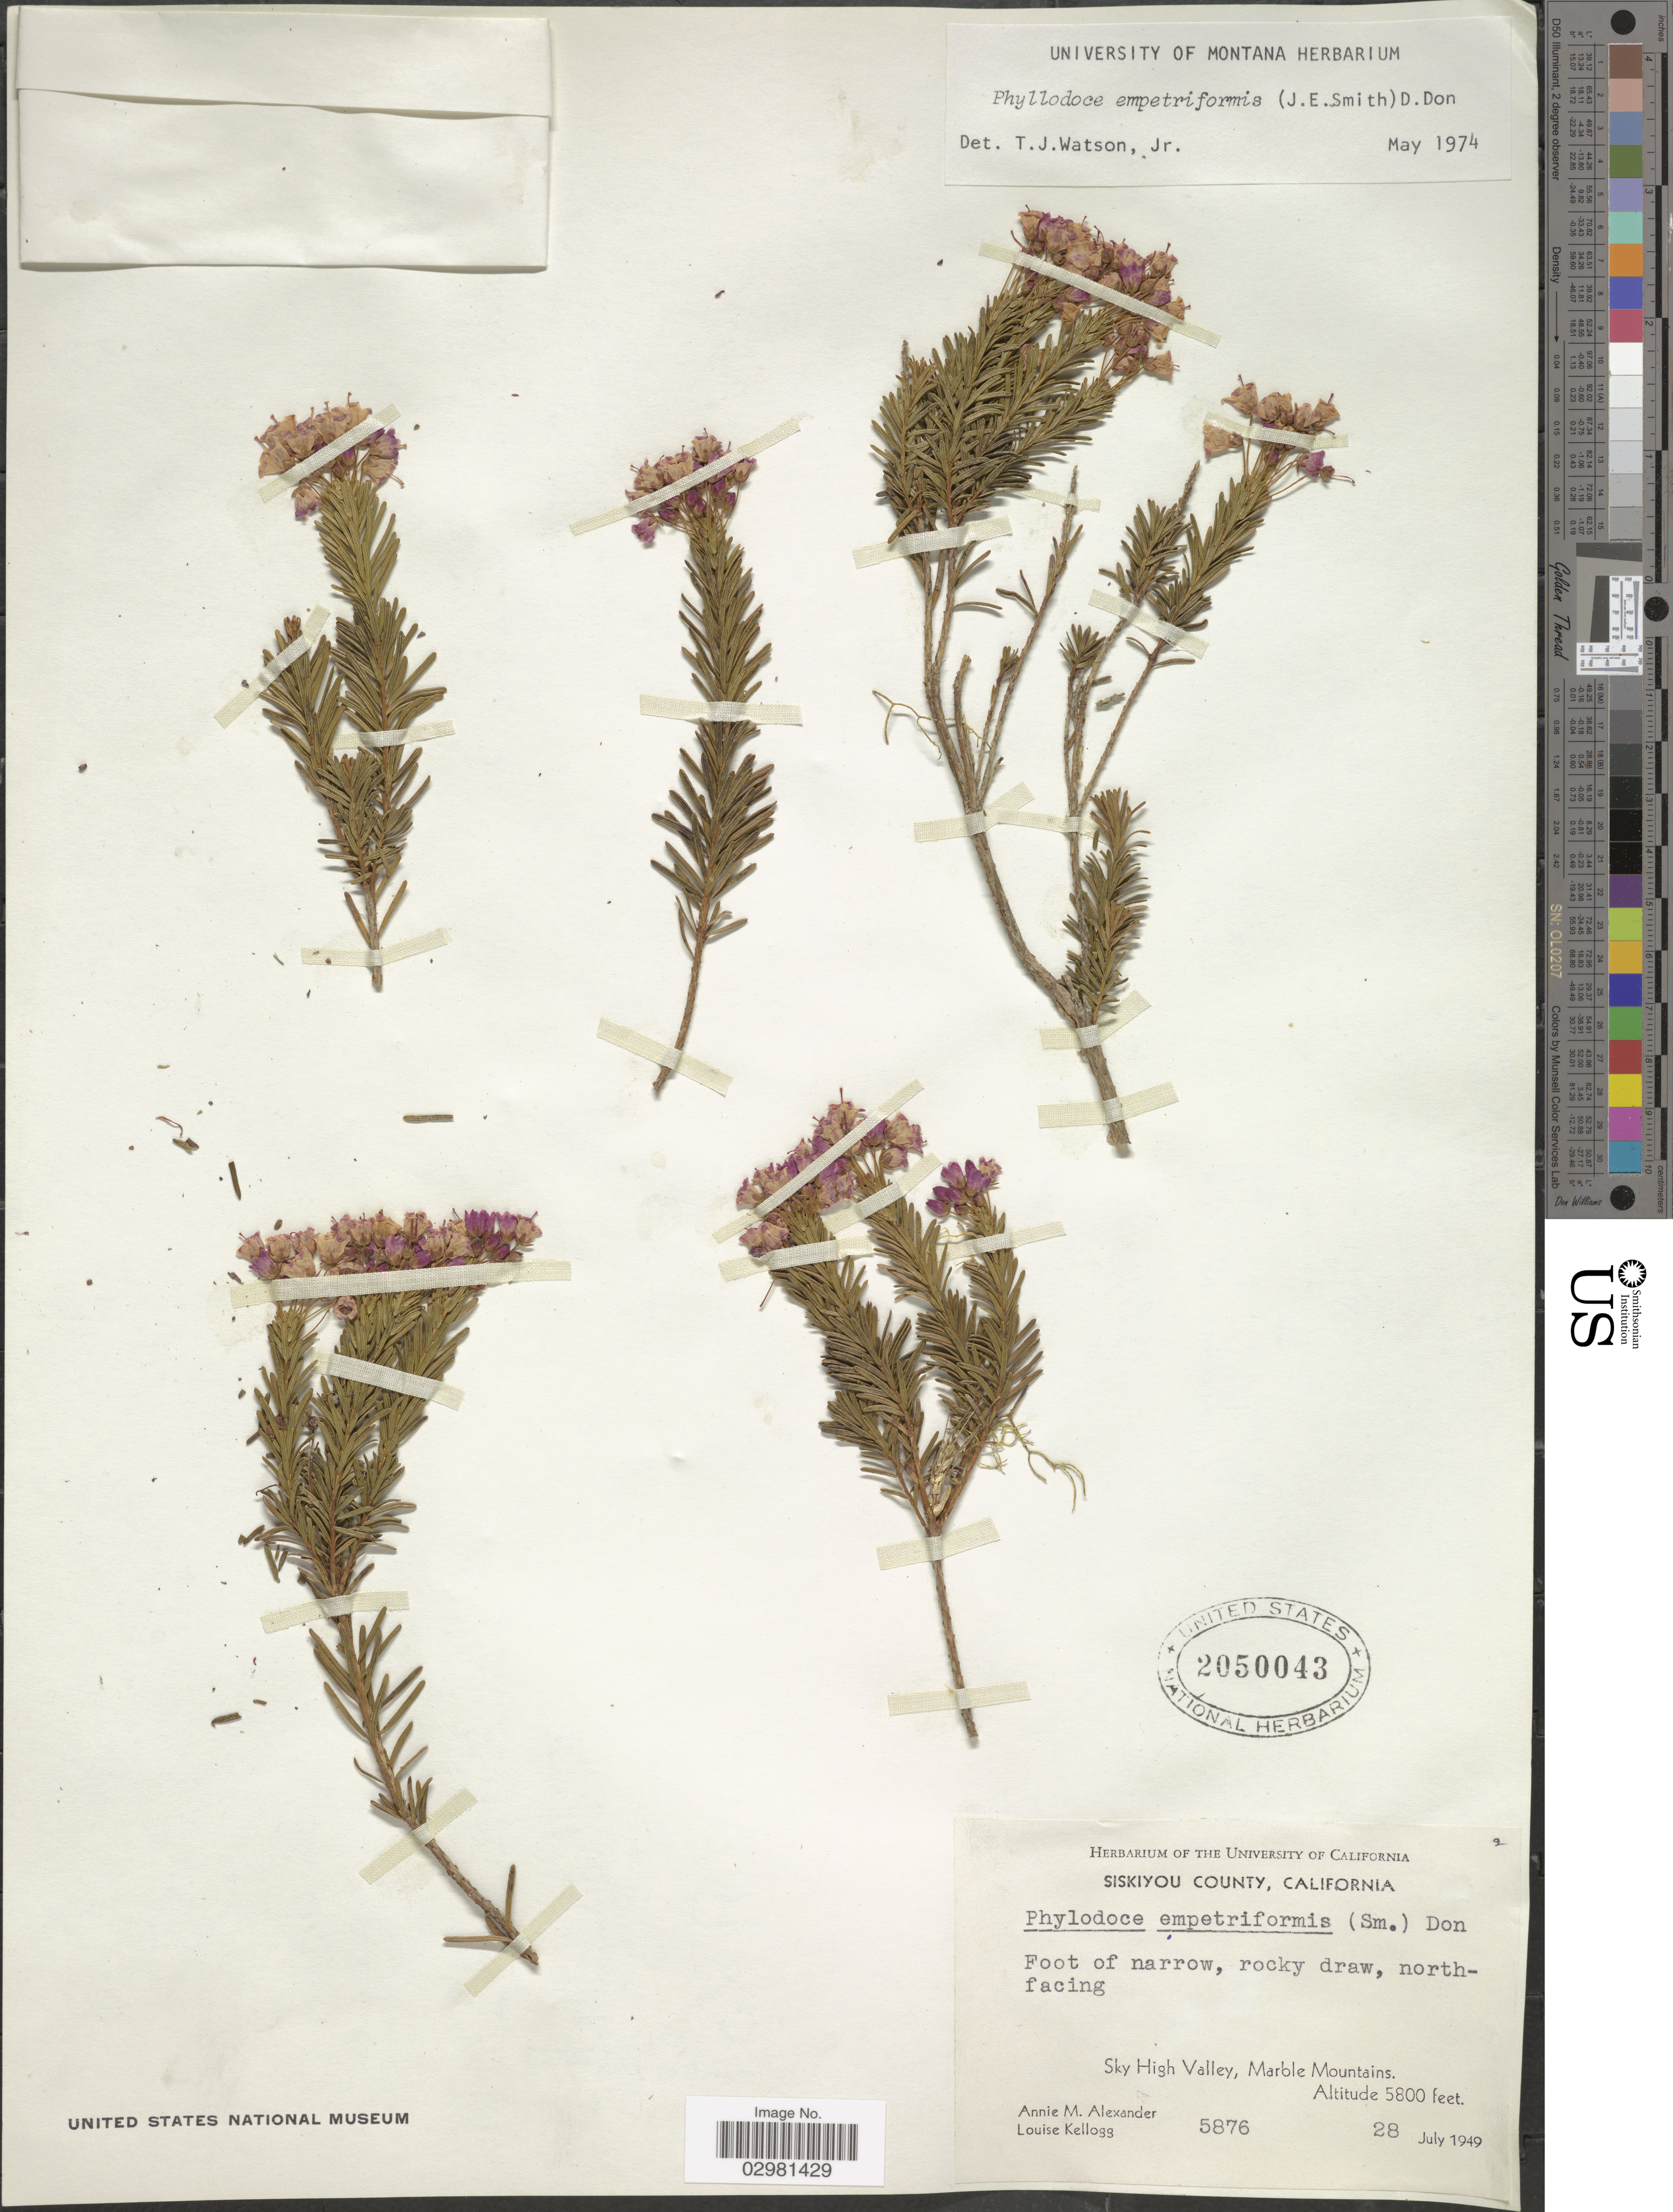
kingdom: Plantae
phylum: Tracheophyta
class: Magnoliopsida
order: Ericales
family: Ericaceae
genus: Phyllodoce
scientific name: Phyllodoce empetiformis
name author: (Small) D. Don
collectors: A. M. Alexander & L. Kellogg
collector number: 5876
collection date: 1949-07-28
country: United States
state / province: California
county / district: Siskiyou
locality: Siskiyou County, Sky High Valley, Marble Mountains.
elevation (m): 1768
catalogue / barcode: US 2050043